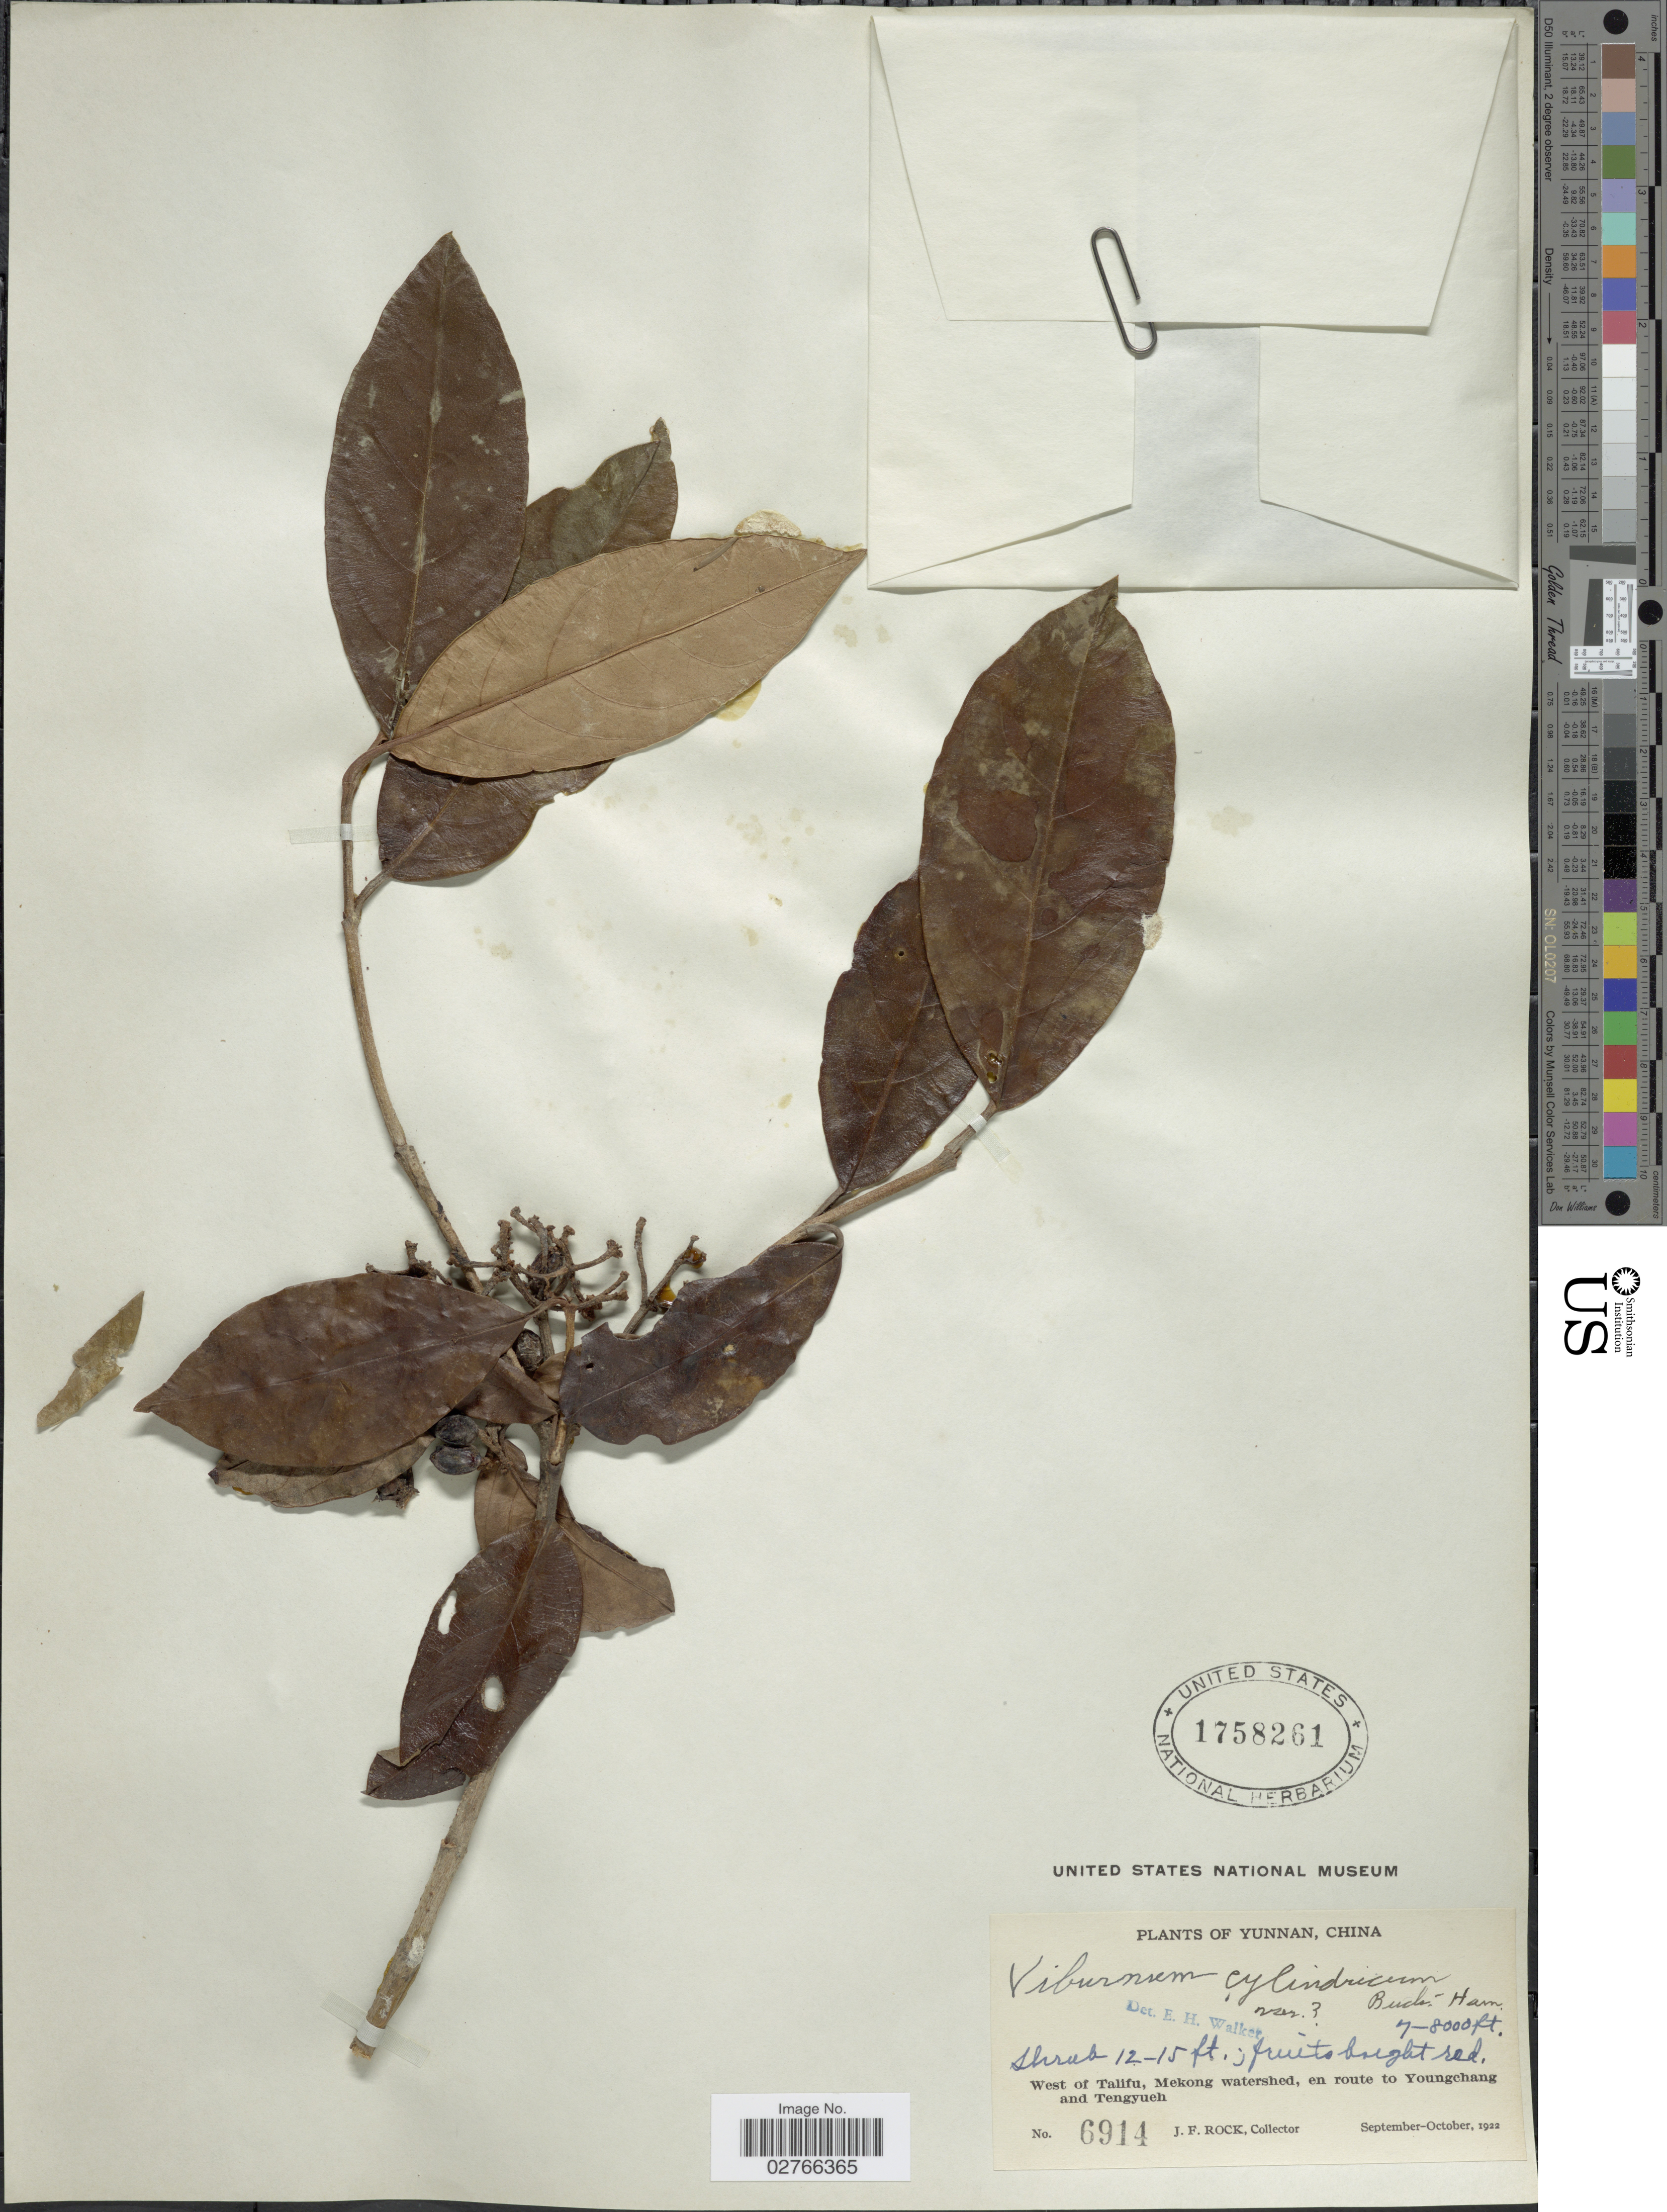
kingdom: Plantae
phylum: Tracheophyta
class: Magnoliopsida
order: Dipsacales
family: Viburnaceae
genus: Viburnum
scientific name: Viburnum punctatum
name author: Buch.-Ham. ex D. Don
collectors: J. Rock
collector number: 6914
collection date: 1922-09/1922-10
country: China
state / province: Yunnan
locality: West of Talifu, Mekong watershed, en route to Youngchang and Tengyueh.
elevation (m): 2134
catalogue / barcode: US 1758261